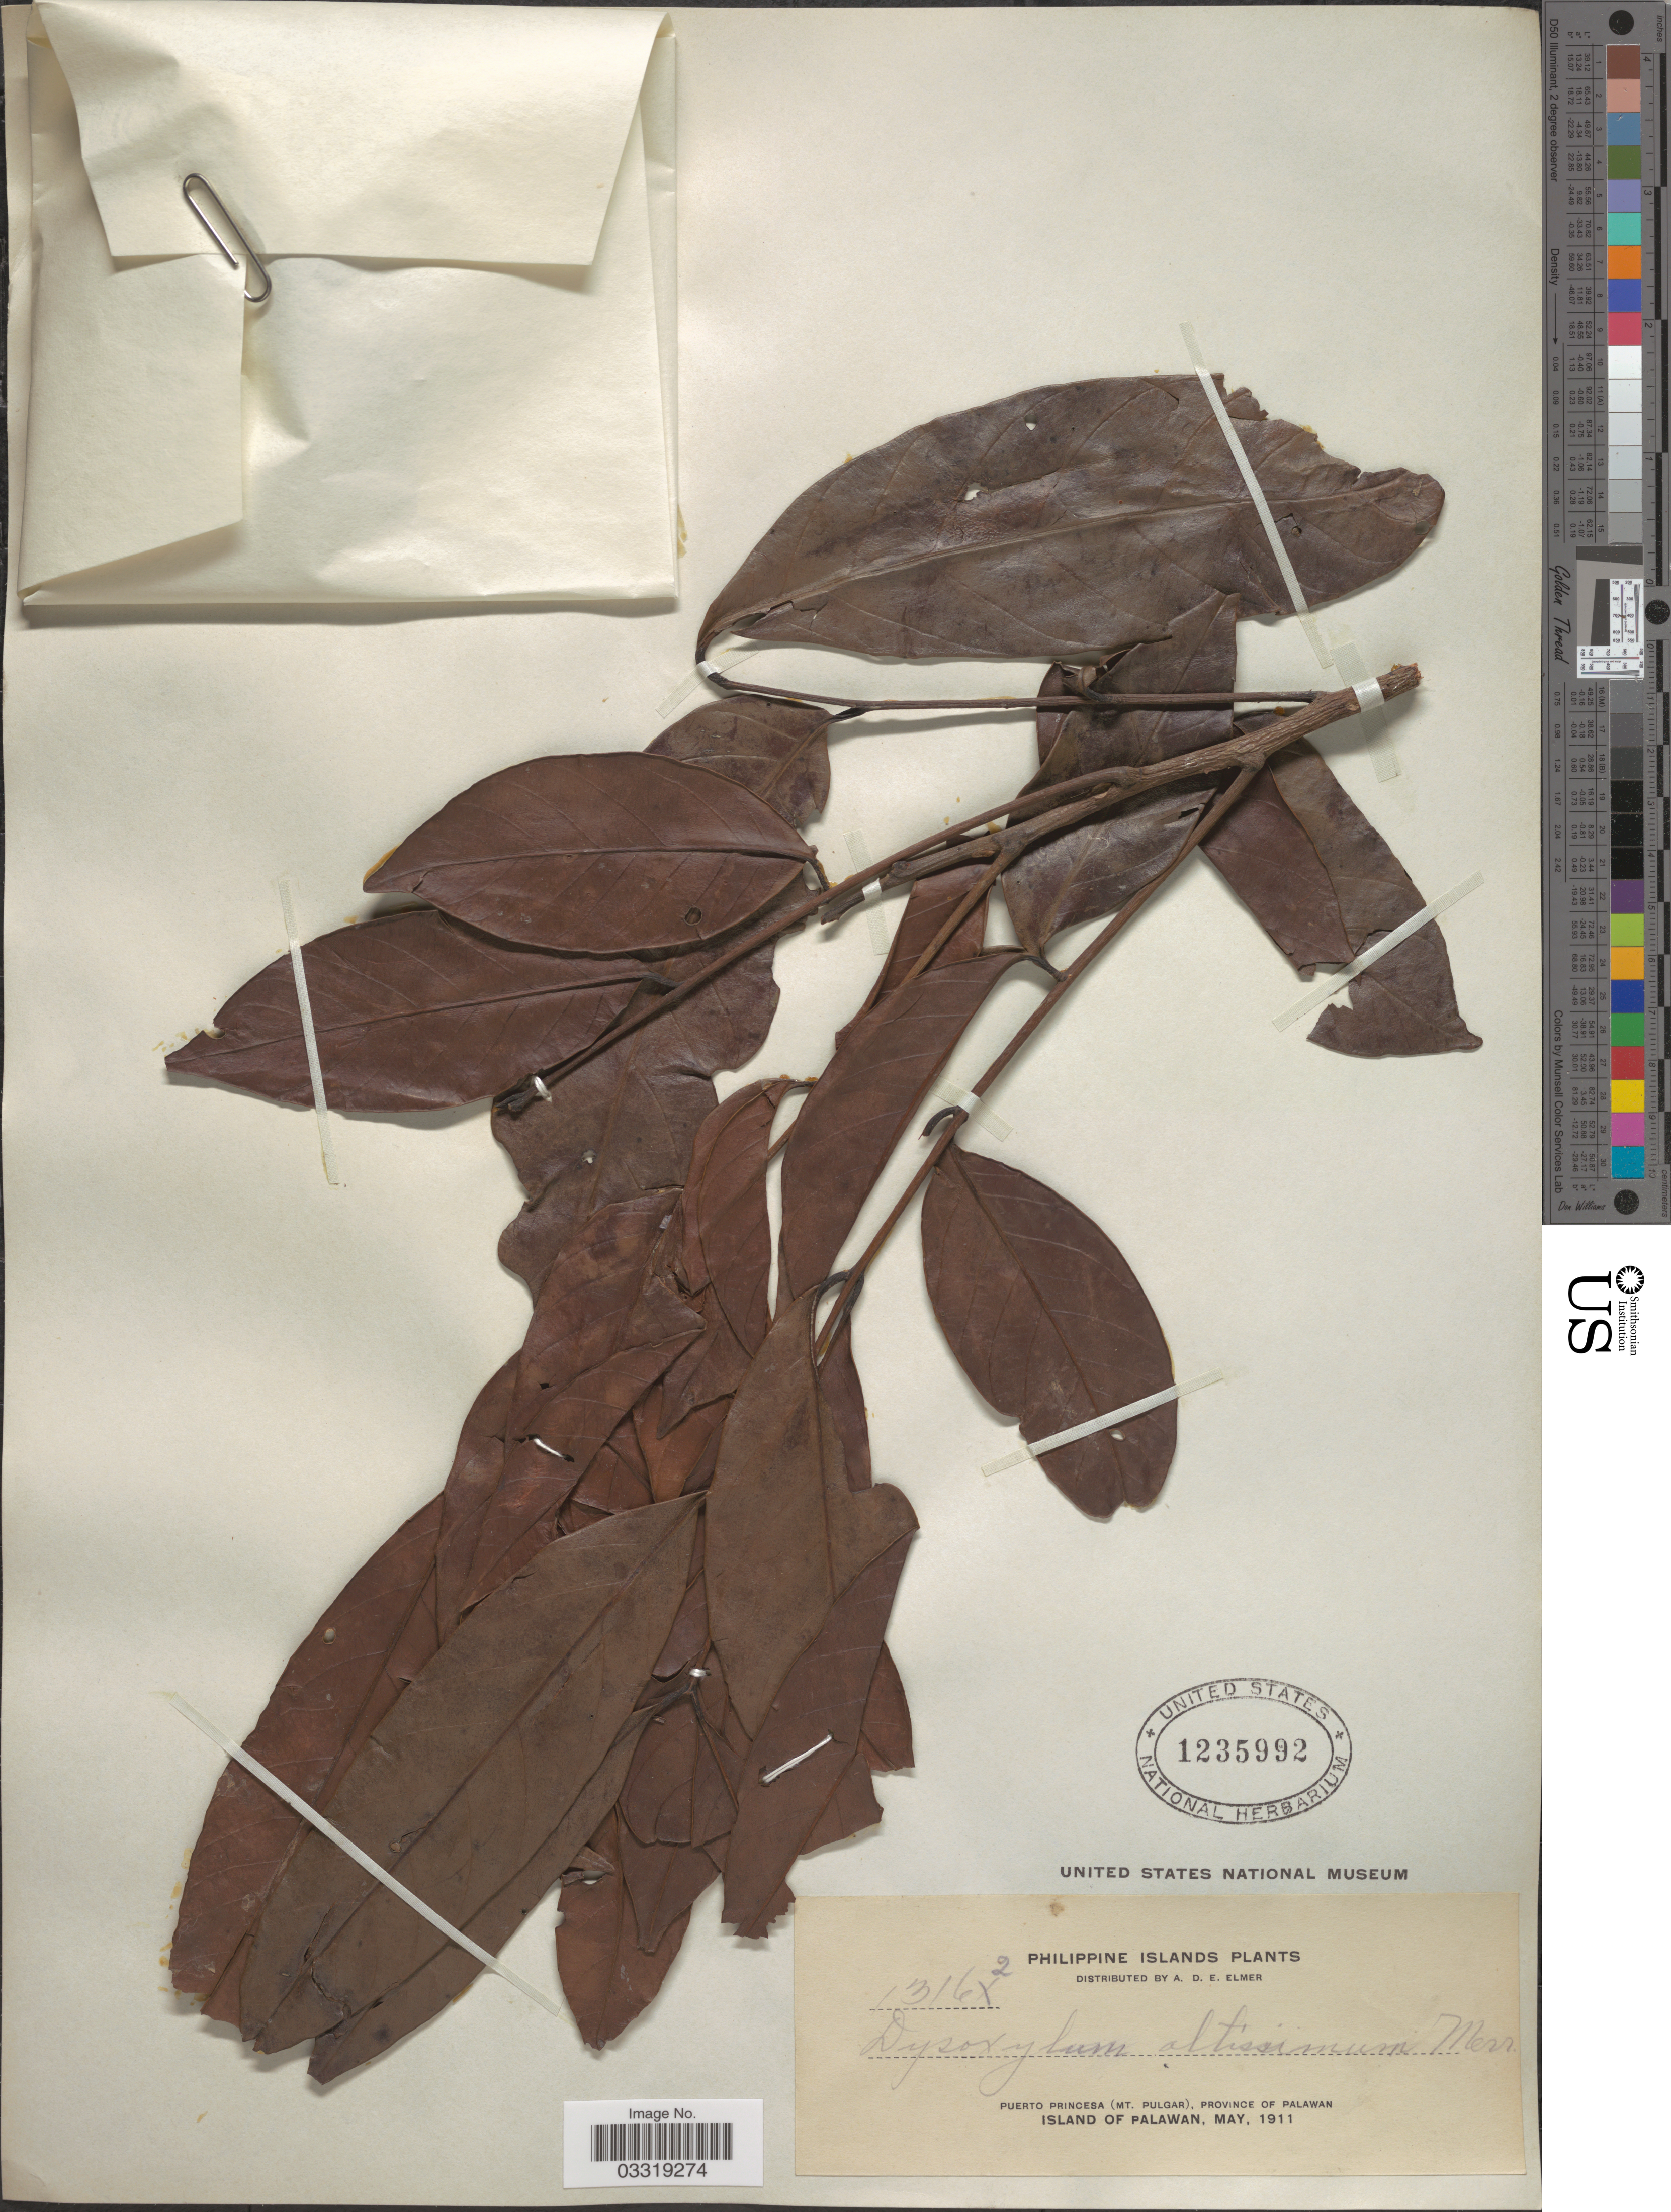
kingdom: Plantae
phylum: Tracheophyta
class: Magnoliopsida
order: Sapindales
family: Meliaceae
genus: Prasoxylon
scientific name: Prasoxylon alliaceum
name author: (Blume) M. Roem.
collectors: A. D. E. Elmer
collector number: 13162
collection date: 1911-05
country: Philippines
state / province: Mimaropa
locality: Puerto Princesa (Mt. Pulgar), Province of Palawan. Island of Palawan.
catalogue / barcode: US 1235992